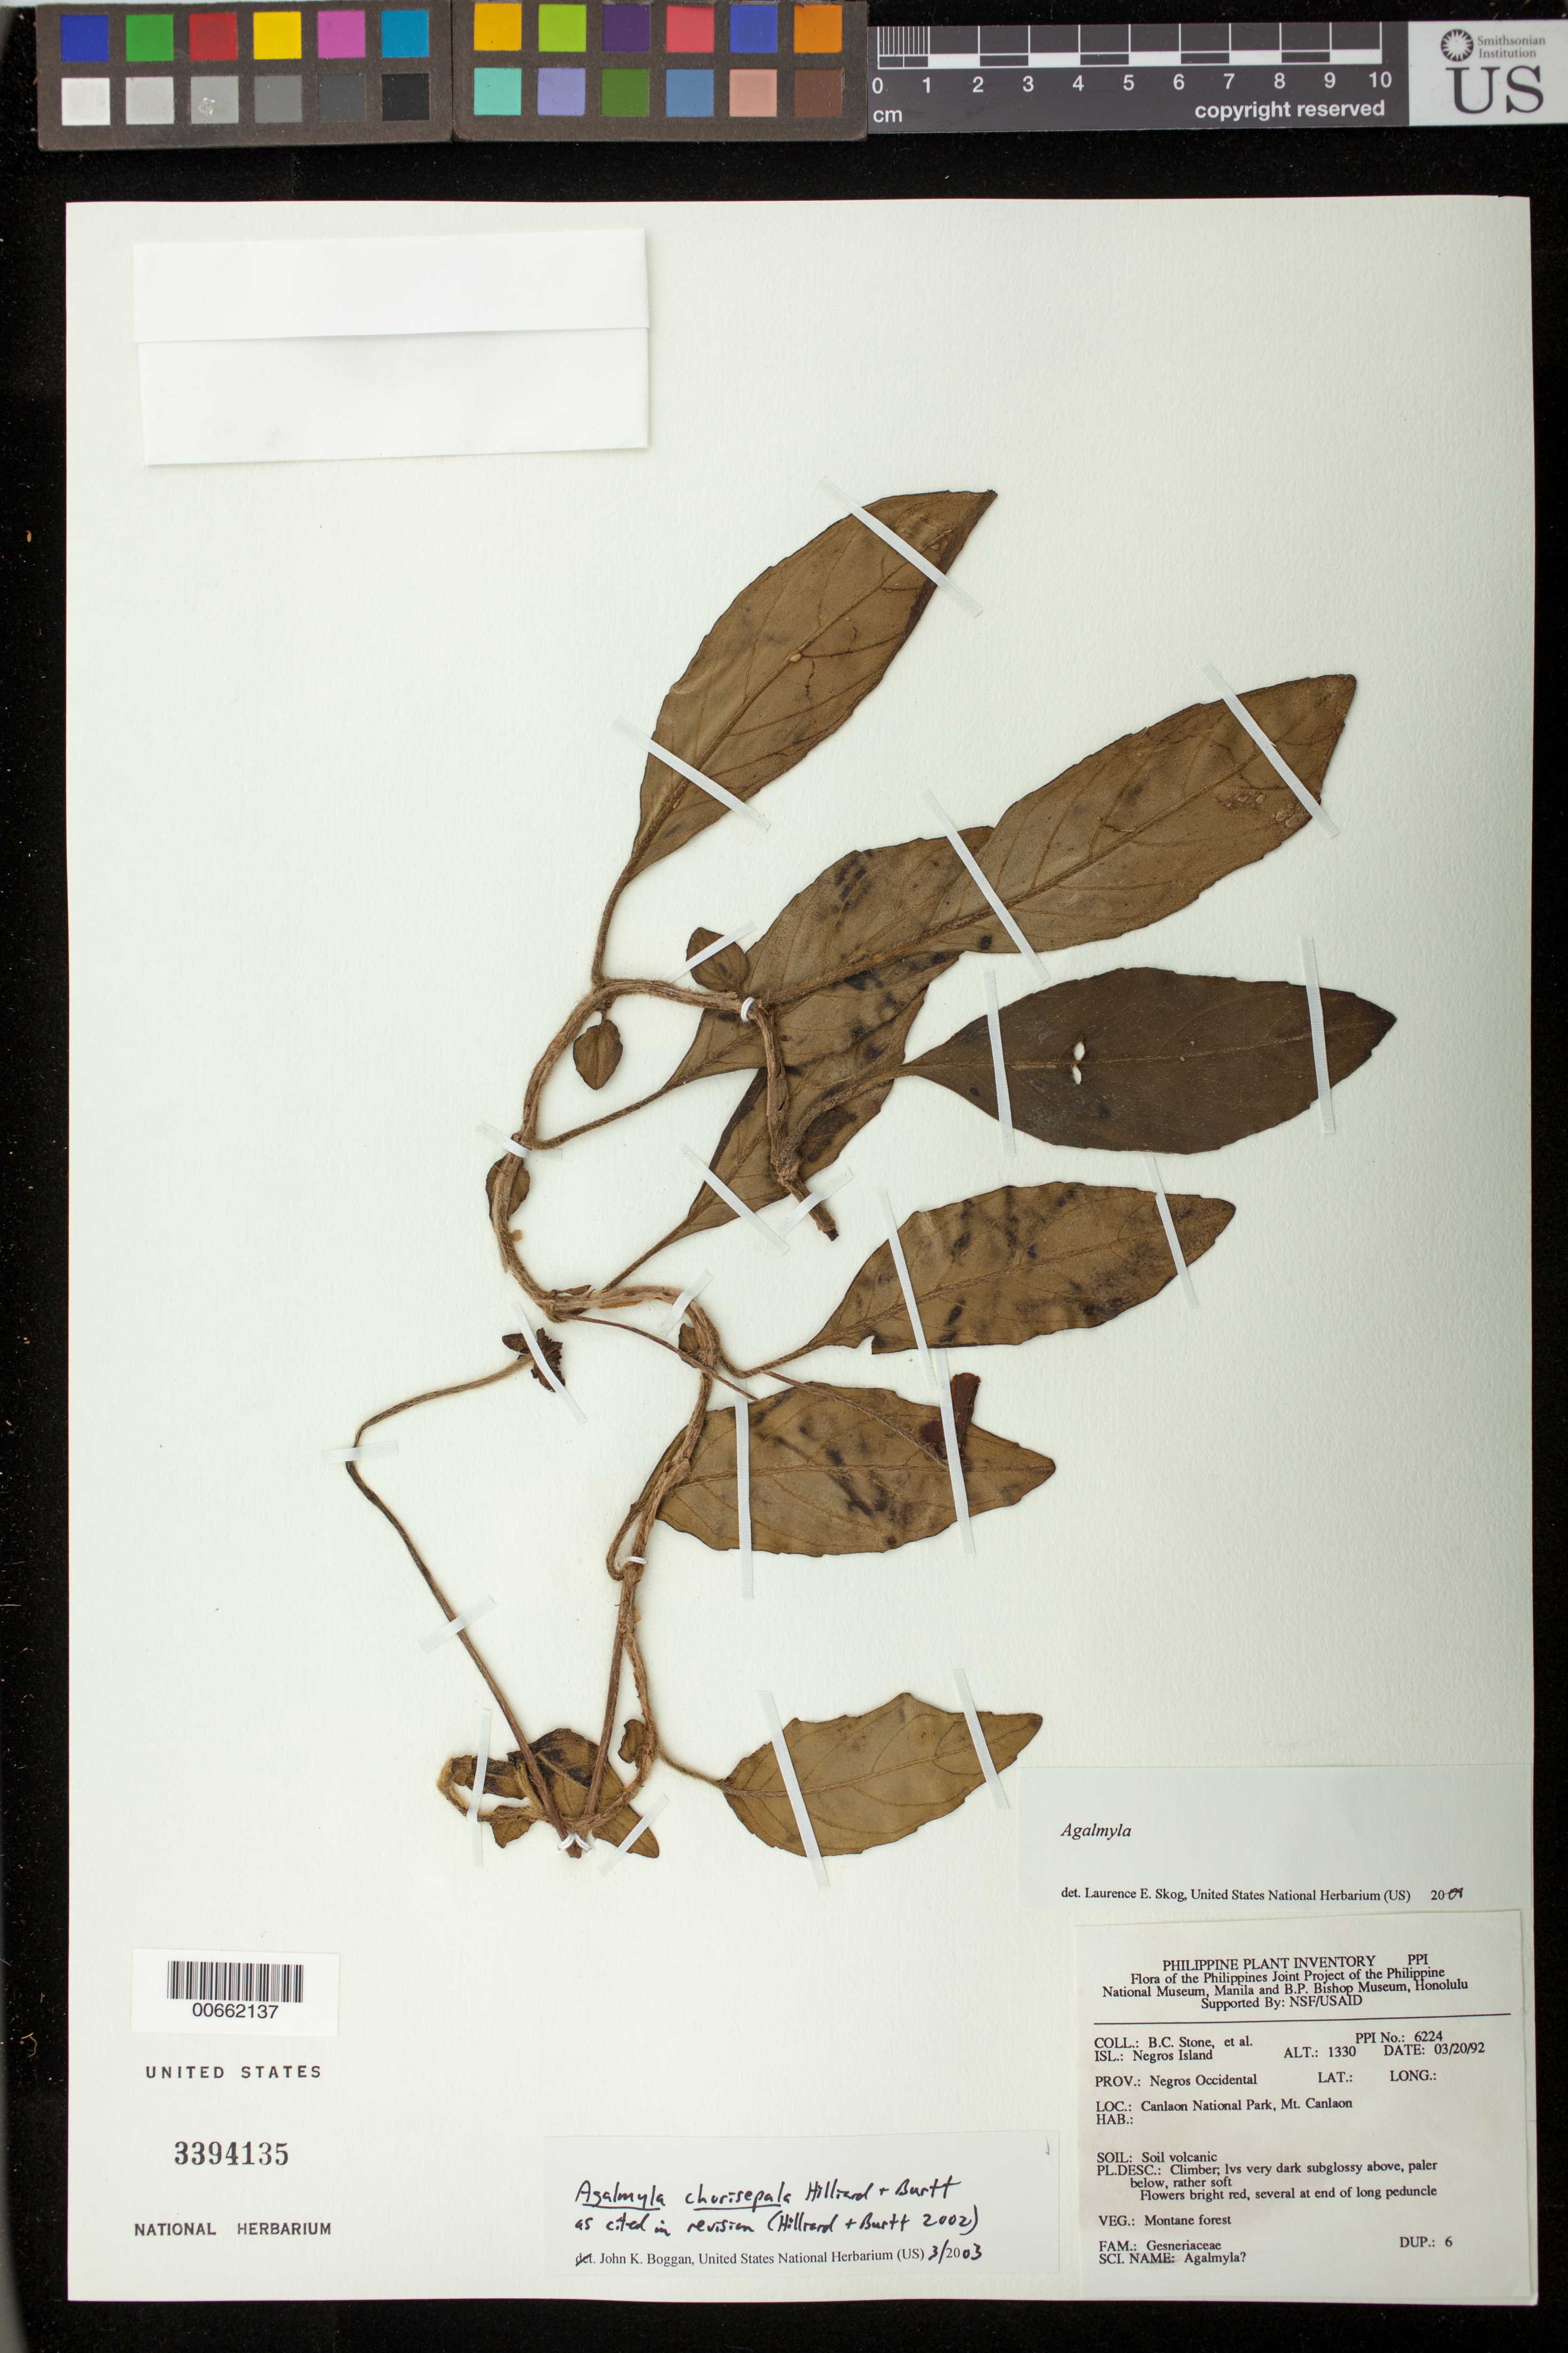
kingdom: Plantae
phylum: Tracheophyta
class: Magnoliopsida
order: Lamiales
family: Gesneriaceae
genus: Agalmyla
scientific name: Agalmyla chorisepala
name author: (C.B. Clarke) Hilliard & B.L. Burtt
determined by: Hilliard, O. M.; Burtt, B. L.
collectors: B. C. Stone & et al.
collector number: PPI No. 6224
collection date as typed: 21 Mar 1992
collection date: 1992-03-21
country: Philippines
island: Negros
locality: Prov. Negros Oriental; Canlaon National Park, Mt. Canlaon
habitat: Montane forest; soil volcanic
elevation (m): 1330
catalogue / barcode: US 3394135